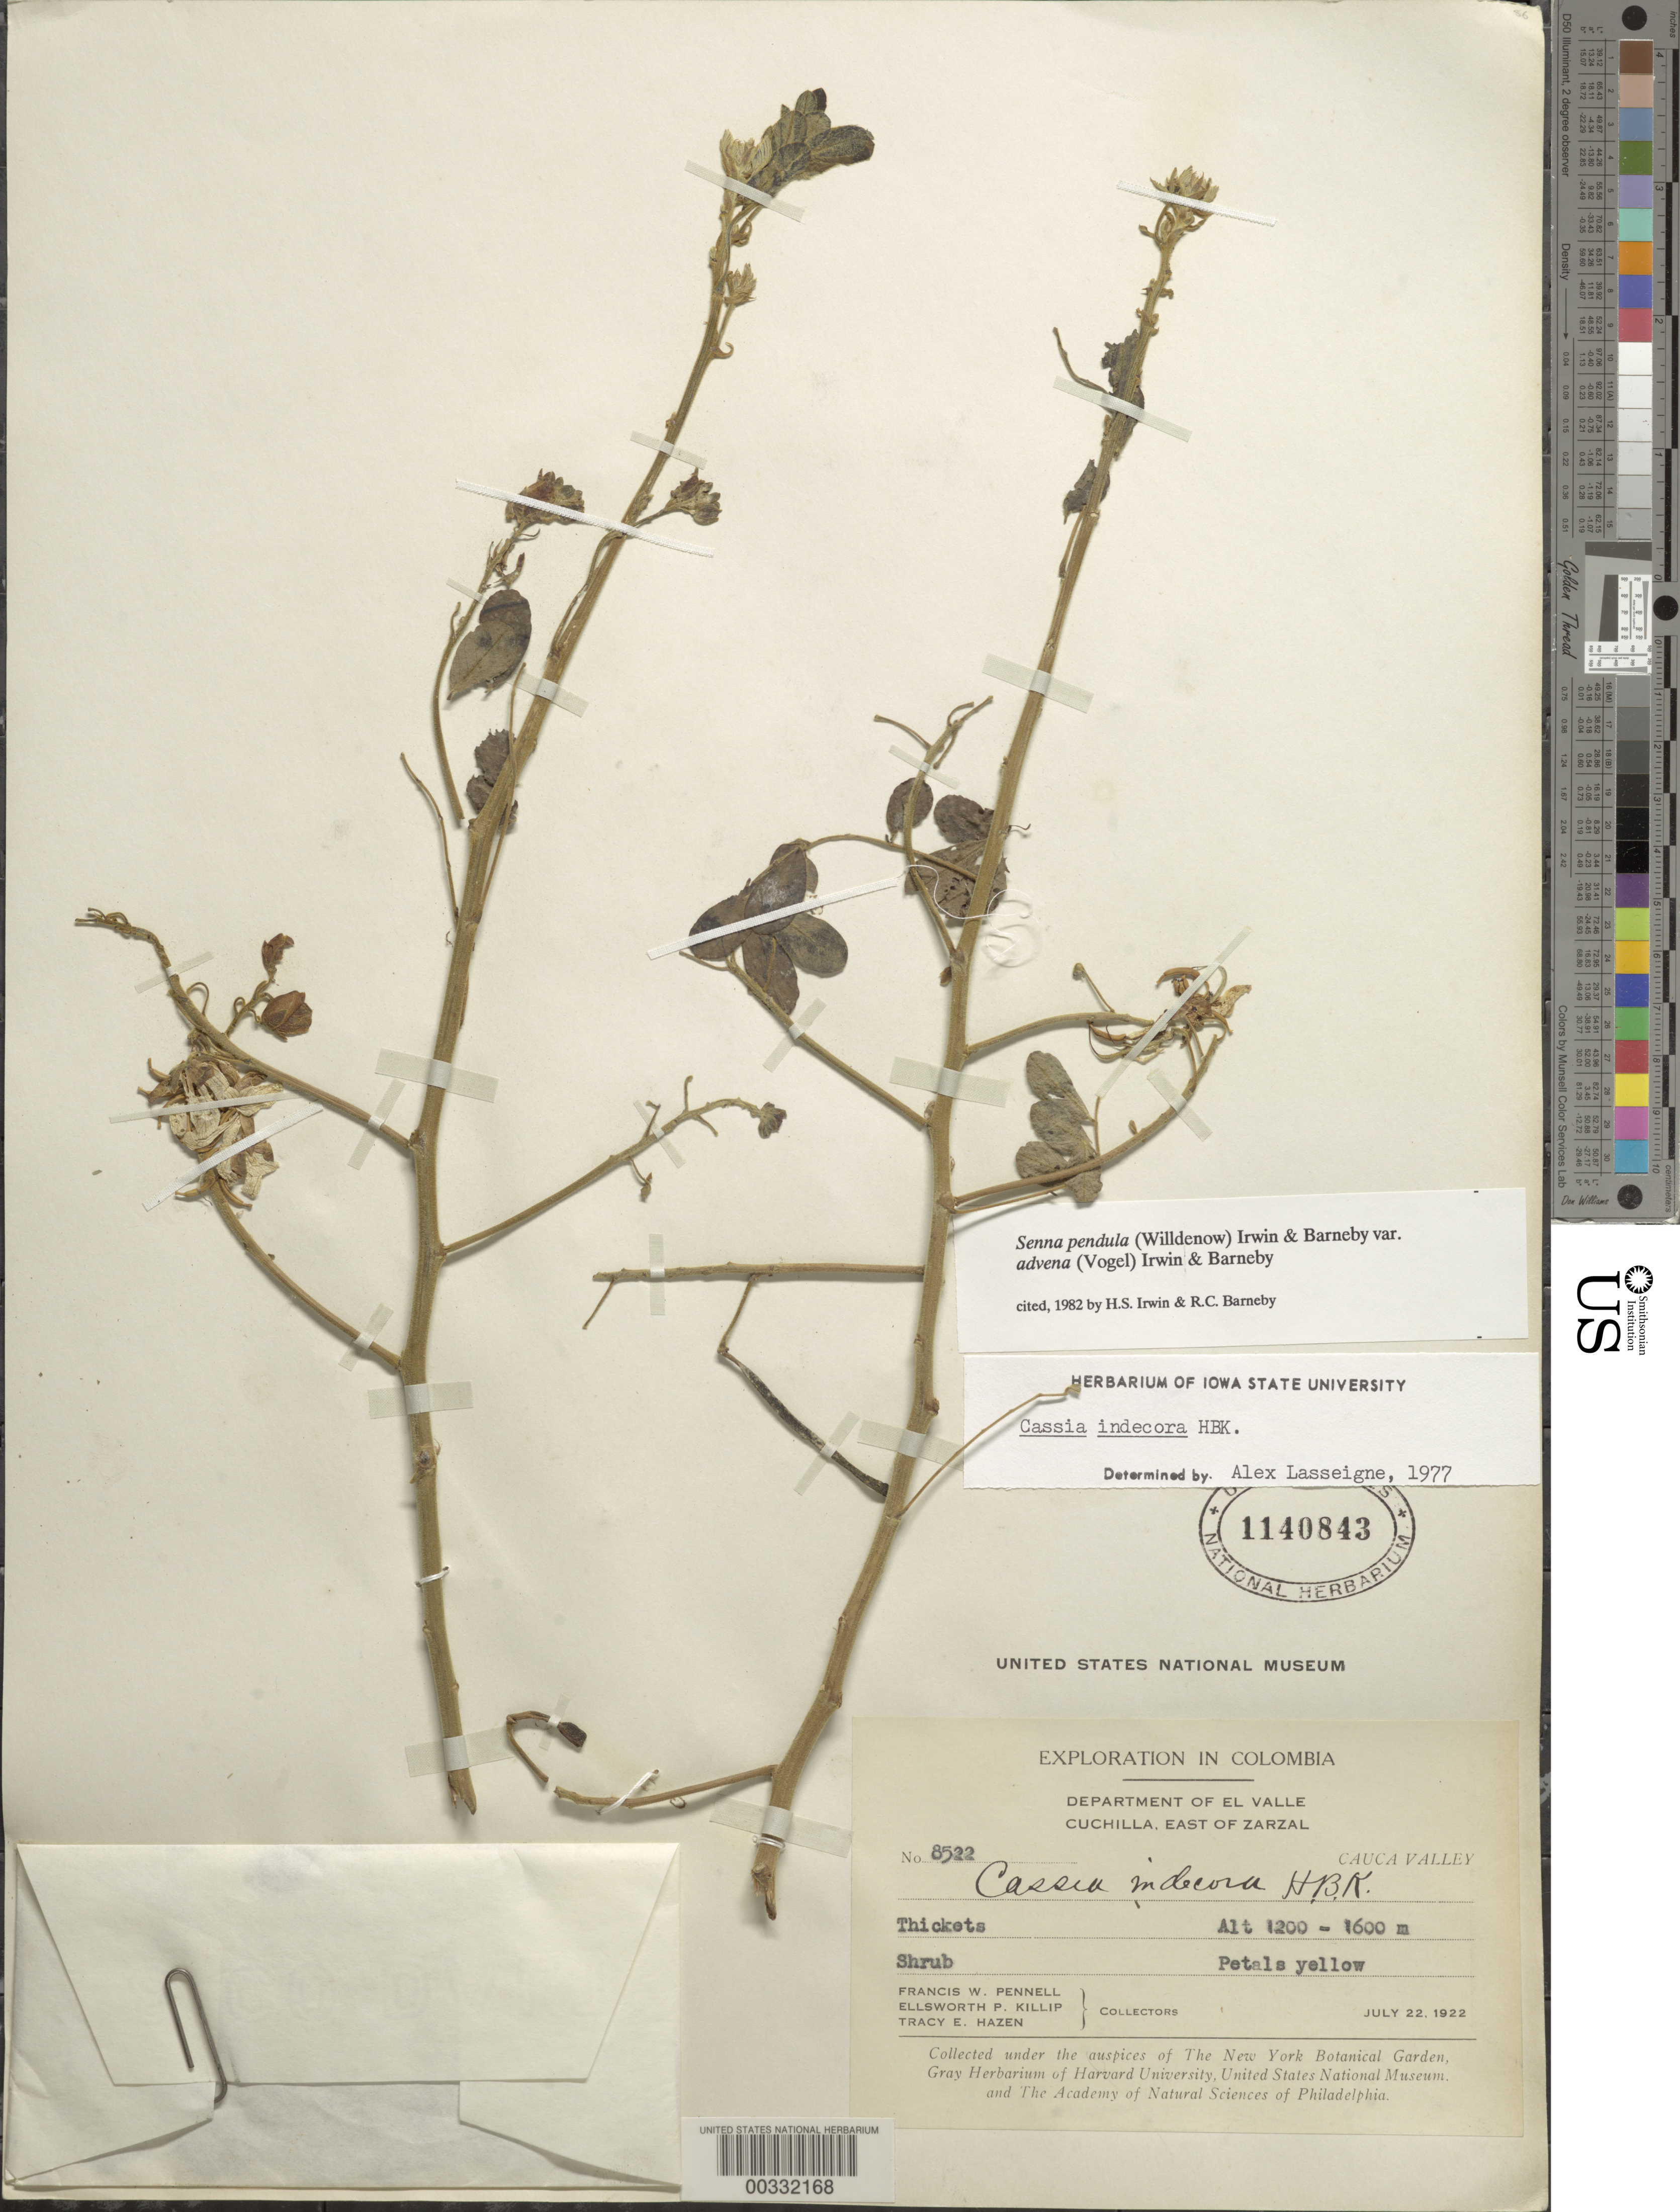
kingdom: Plantae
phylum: Tracheophyta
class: Magnoliopsida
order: Fabales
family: Fabaceae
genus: Senna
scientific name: Senna pendula var. advena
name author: (Vogel) H.S. Irwin & Barneby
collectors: F. W. Pennell, E. P. Killip & T. E. Hazen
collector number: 8522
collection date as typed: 22 Jul 1922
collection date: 1922-07-22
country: Colombia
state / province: Valle del Cauca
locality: Cuchilla, E of Zarzal; Cauca Valley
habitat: Thickets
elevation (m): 1200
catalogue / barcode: US 1140843